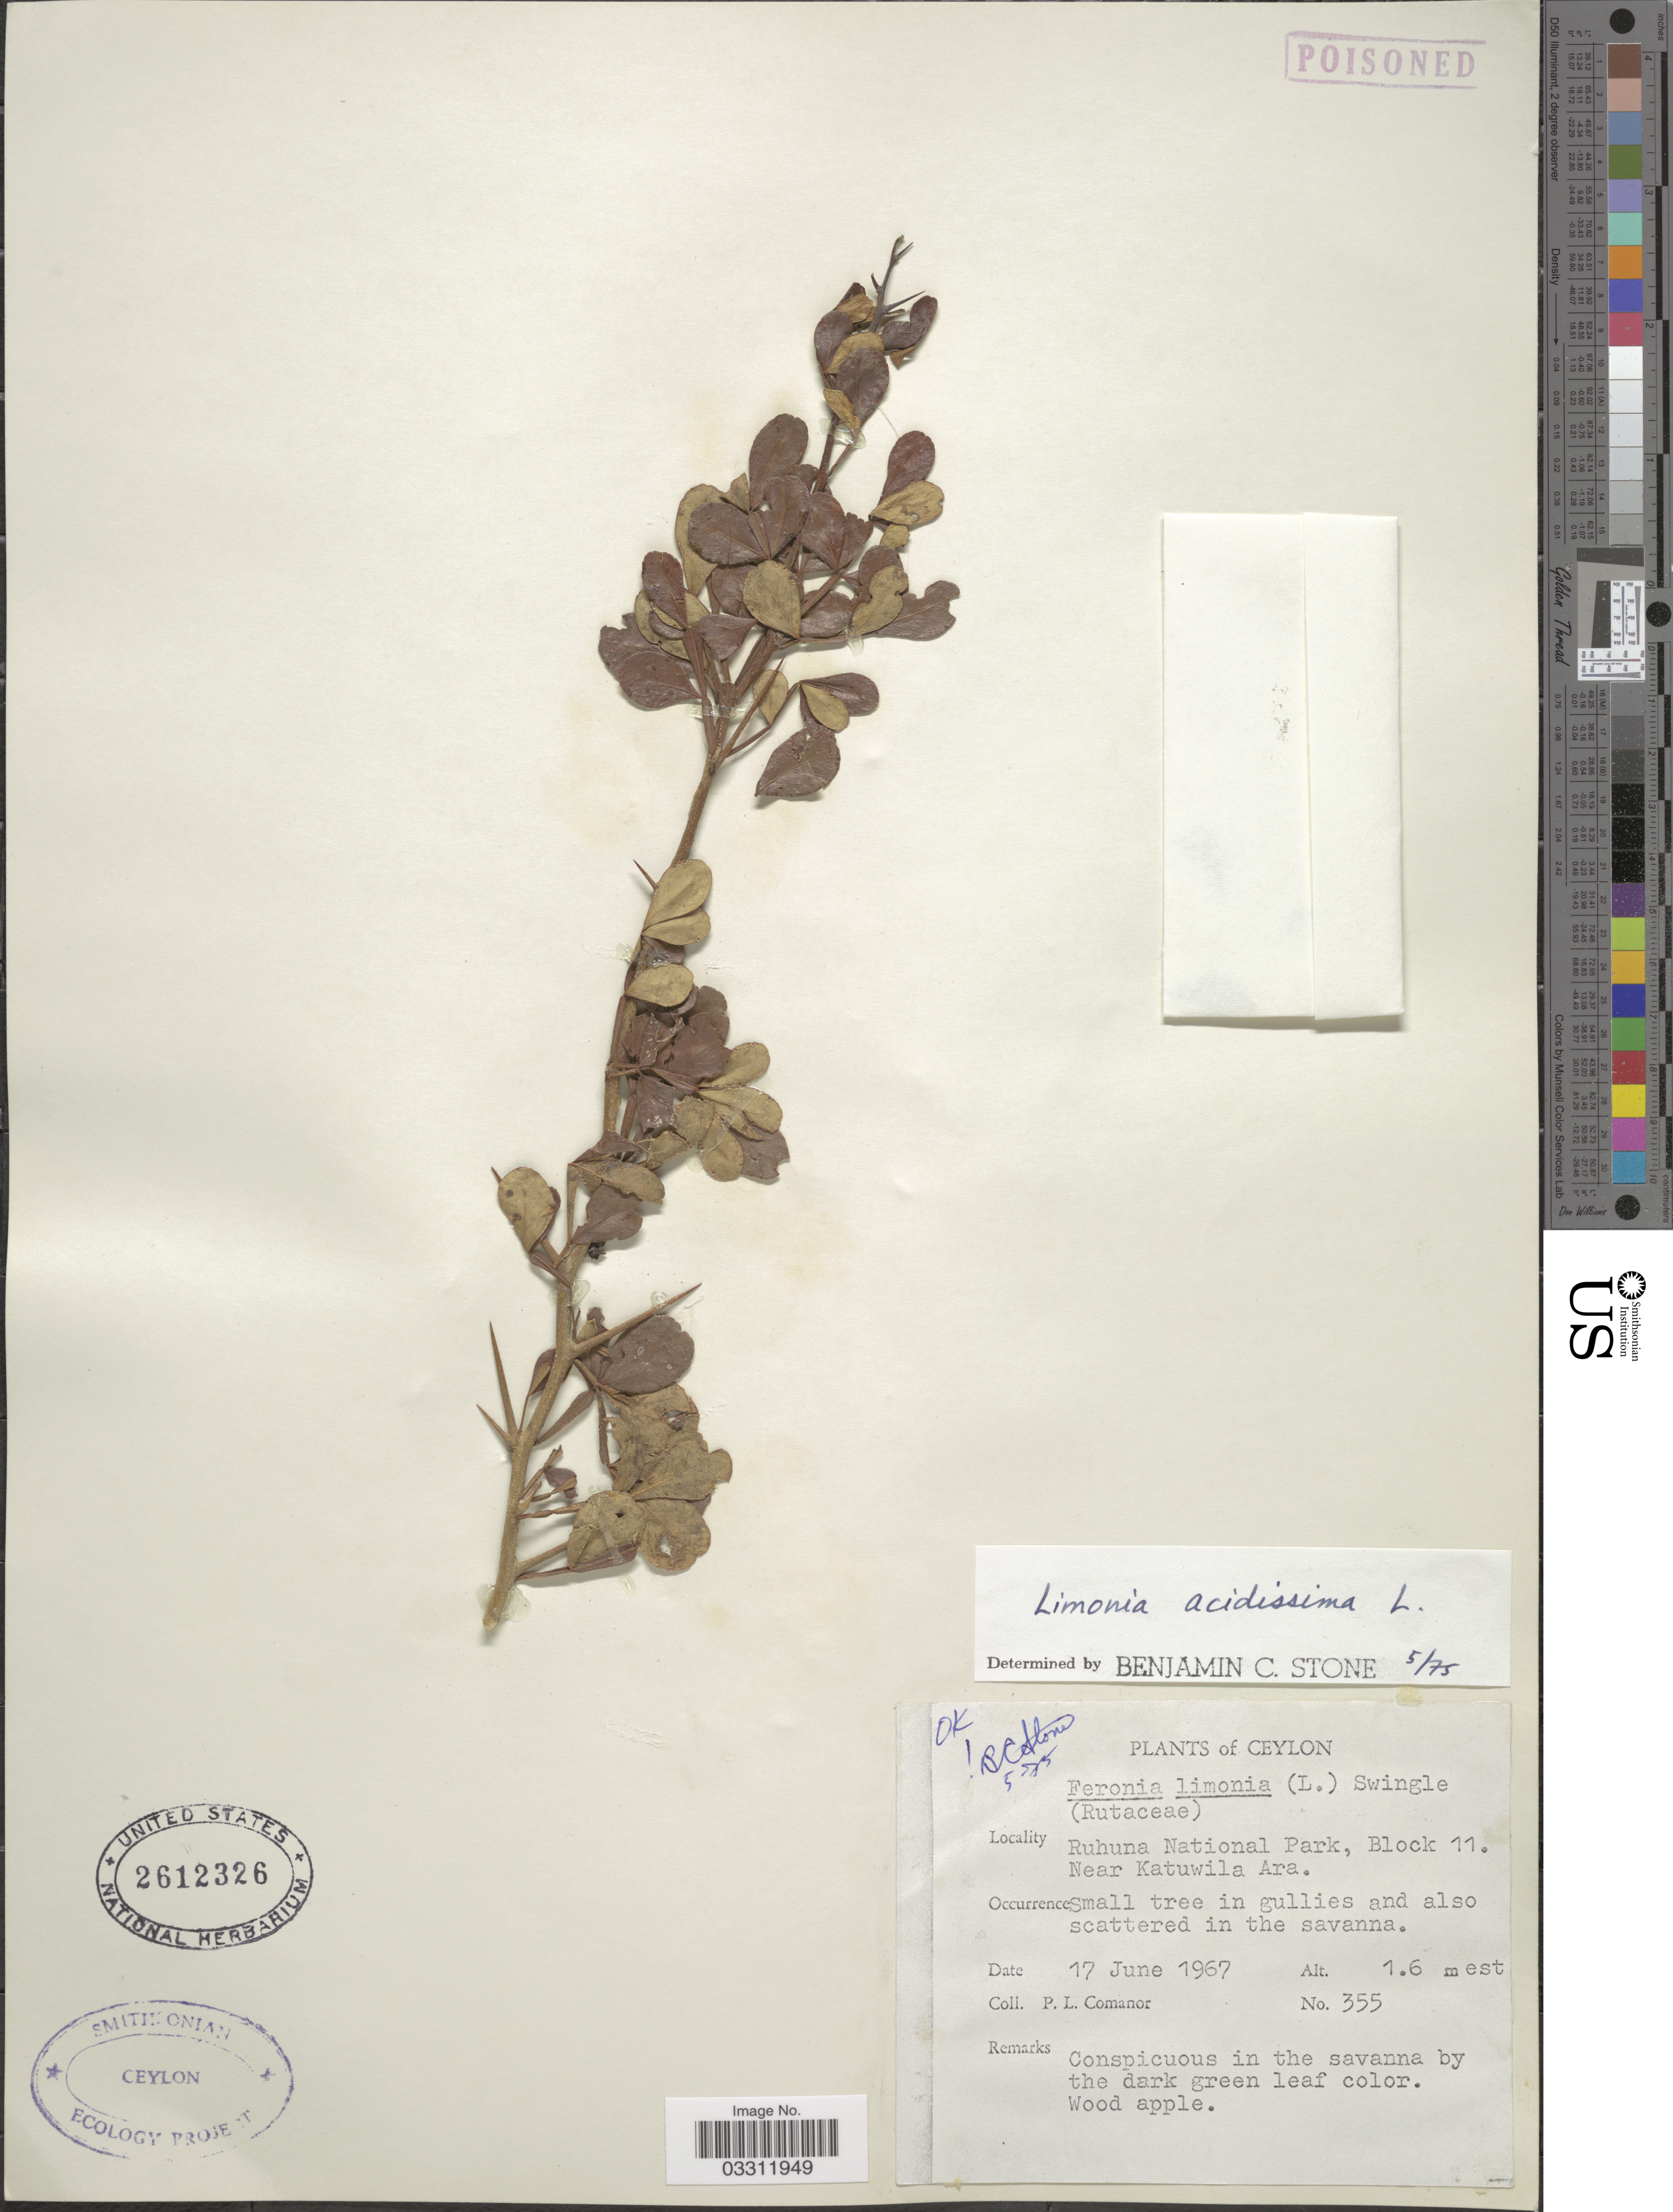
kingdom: Plantae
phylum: Tracheophyta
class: Magnoliopsida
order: Sapindales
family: Rutaceae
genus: Limonia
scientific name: Limonia acidissima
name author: L.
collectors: P. Comanor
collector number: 355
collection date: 1967-06-17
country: Sri Lanka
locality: Ceylon. Ruhuna National Park, Block 11, Near Katuwila Area.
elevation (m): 1.6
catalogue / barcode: US 2612326